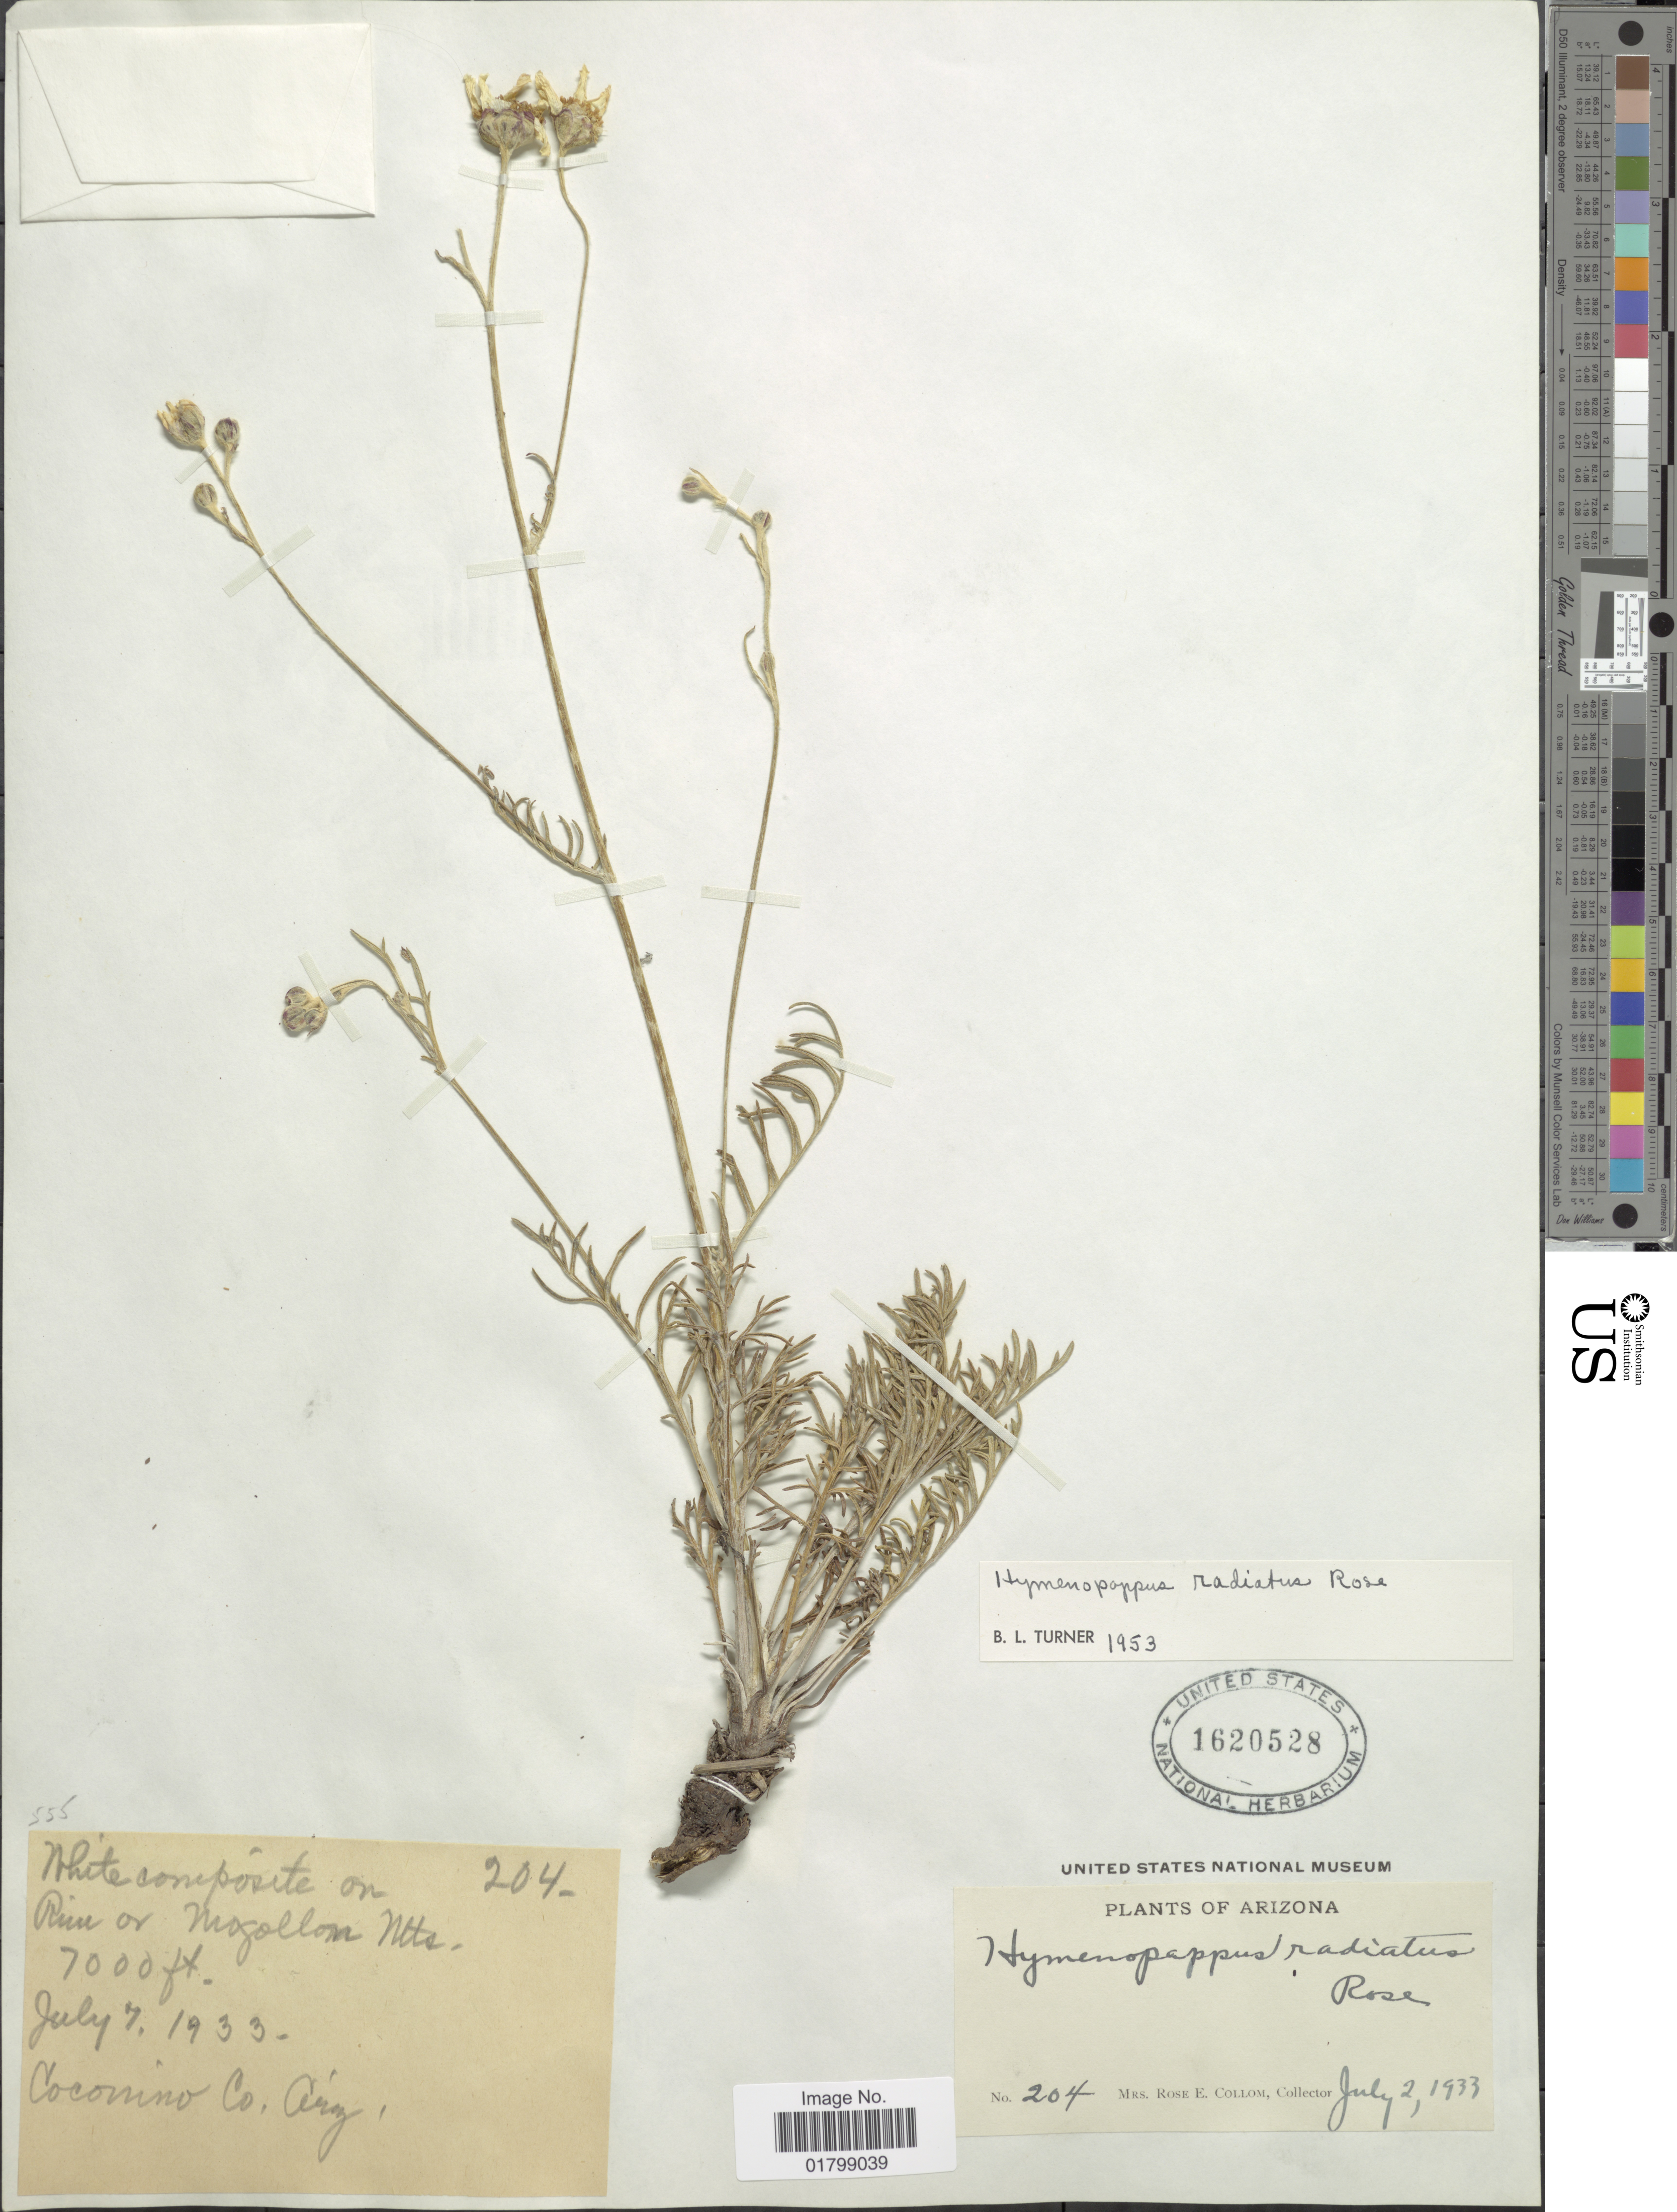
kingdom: Plantae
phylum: Tracheophyta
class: Magnoliopsida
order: Asterales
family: Asteraceae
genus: Hymenopappus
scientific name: Hymenopappus radiatus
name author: Rose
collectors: R. E. Collom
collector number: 204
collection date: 1933-07-02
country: United States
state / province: Arizona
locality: Rim of Mogollon Mts. , Coconino Co.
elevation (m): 2134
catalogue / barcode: US 1620528